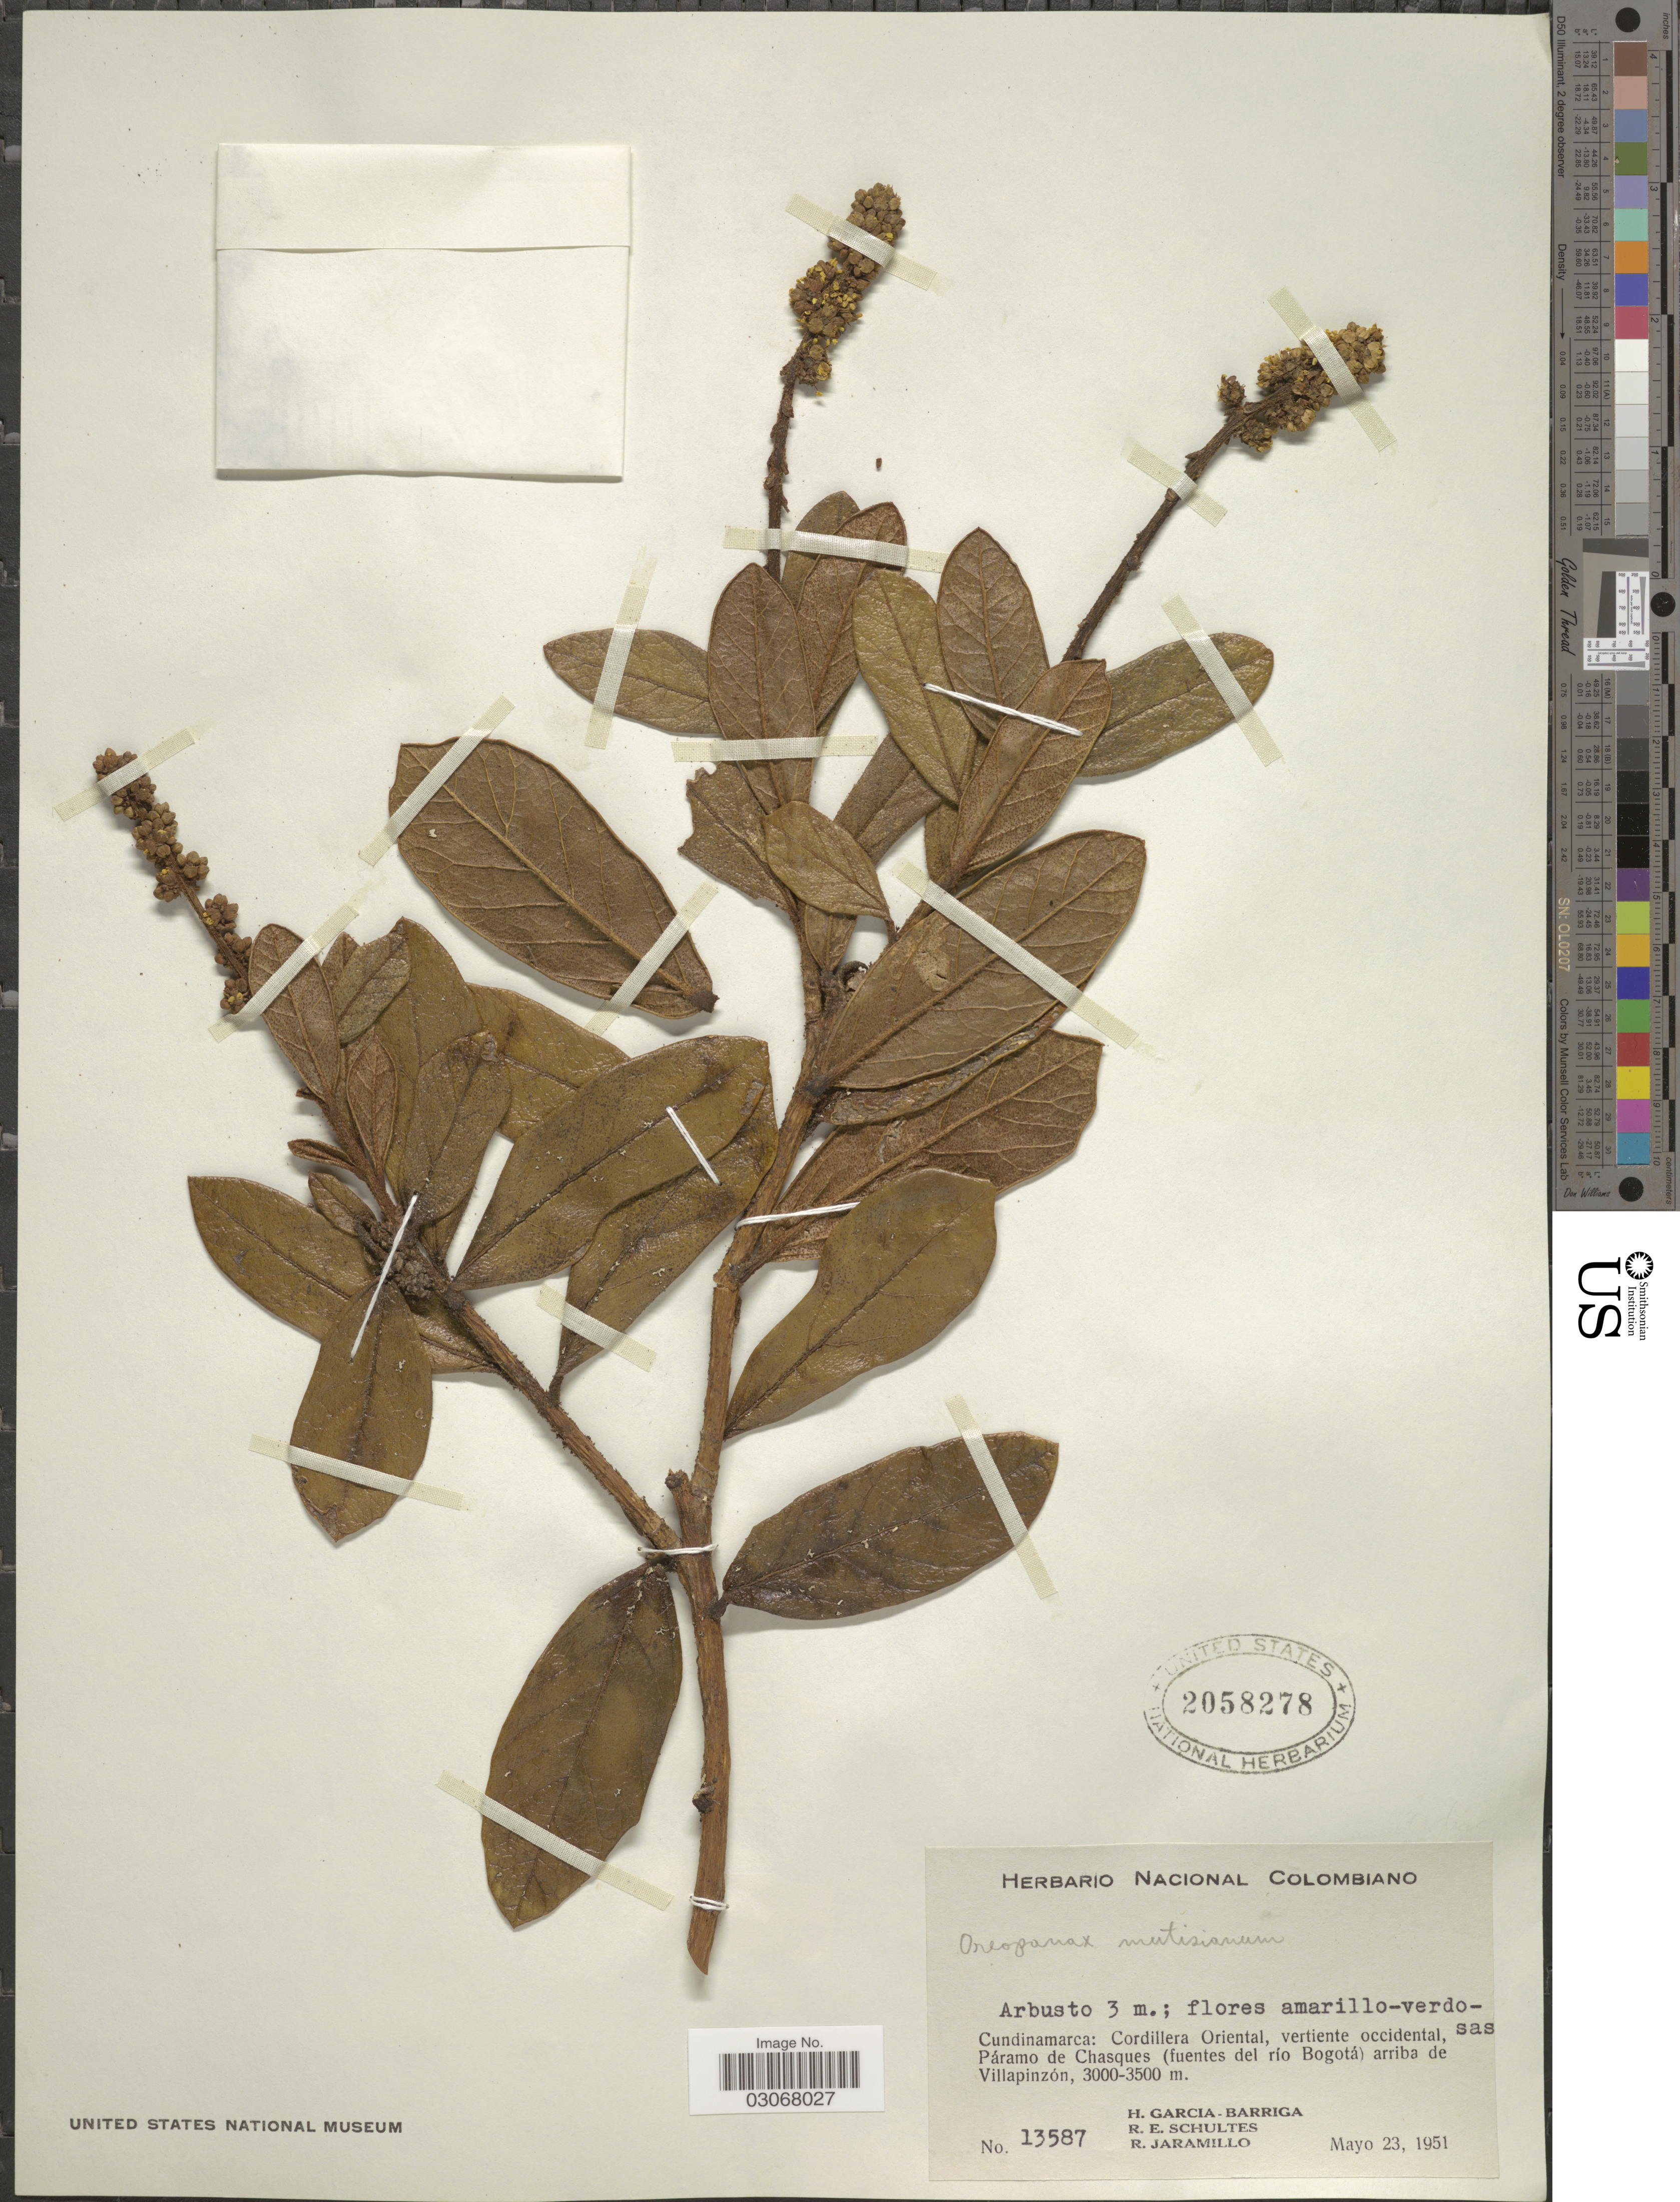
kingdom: Plantae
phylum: Tracheophyta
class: Magnoliopsida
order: Apiales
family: Araliaceae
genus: Oreopanax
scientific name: Oreopanax mutisianus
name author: (Kunth) Decne. & Planch.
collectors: H. García Barriga, R. E. Schultes & R. Jaramillo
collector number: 13587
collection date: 1951-05-23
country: Colombia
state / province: Cundinamarca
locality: Cordillera Oriental, vertiente occidental, Páramo de Chasques (fuentes del río Bogotá) arriba de Villapinzón.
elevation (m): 3000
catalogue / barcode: US 2058278